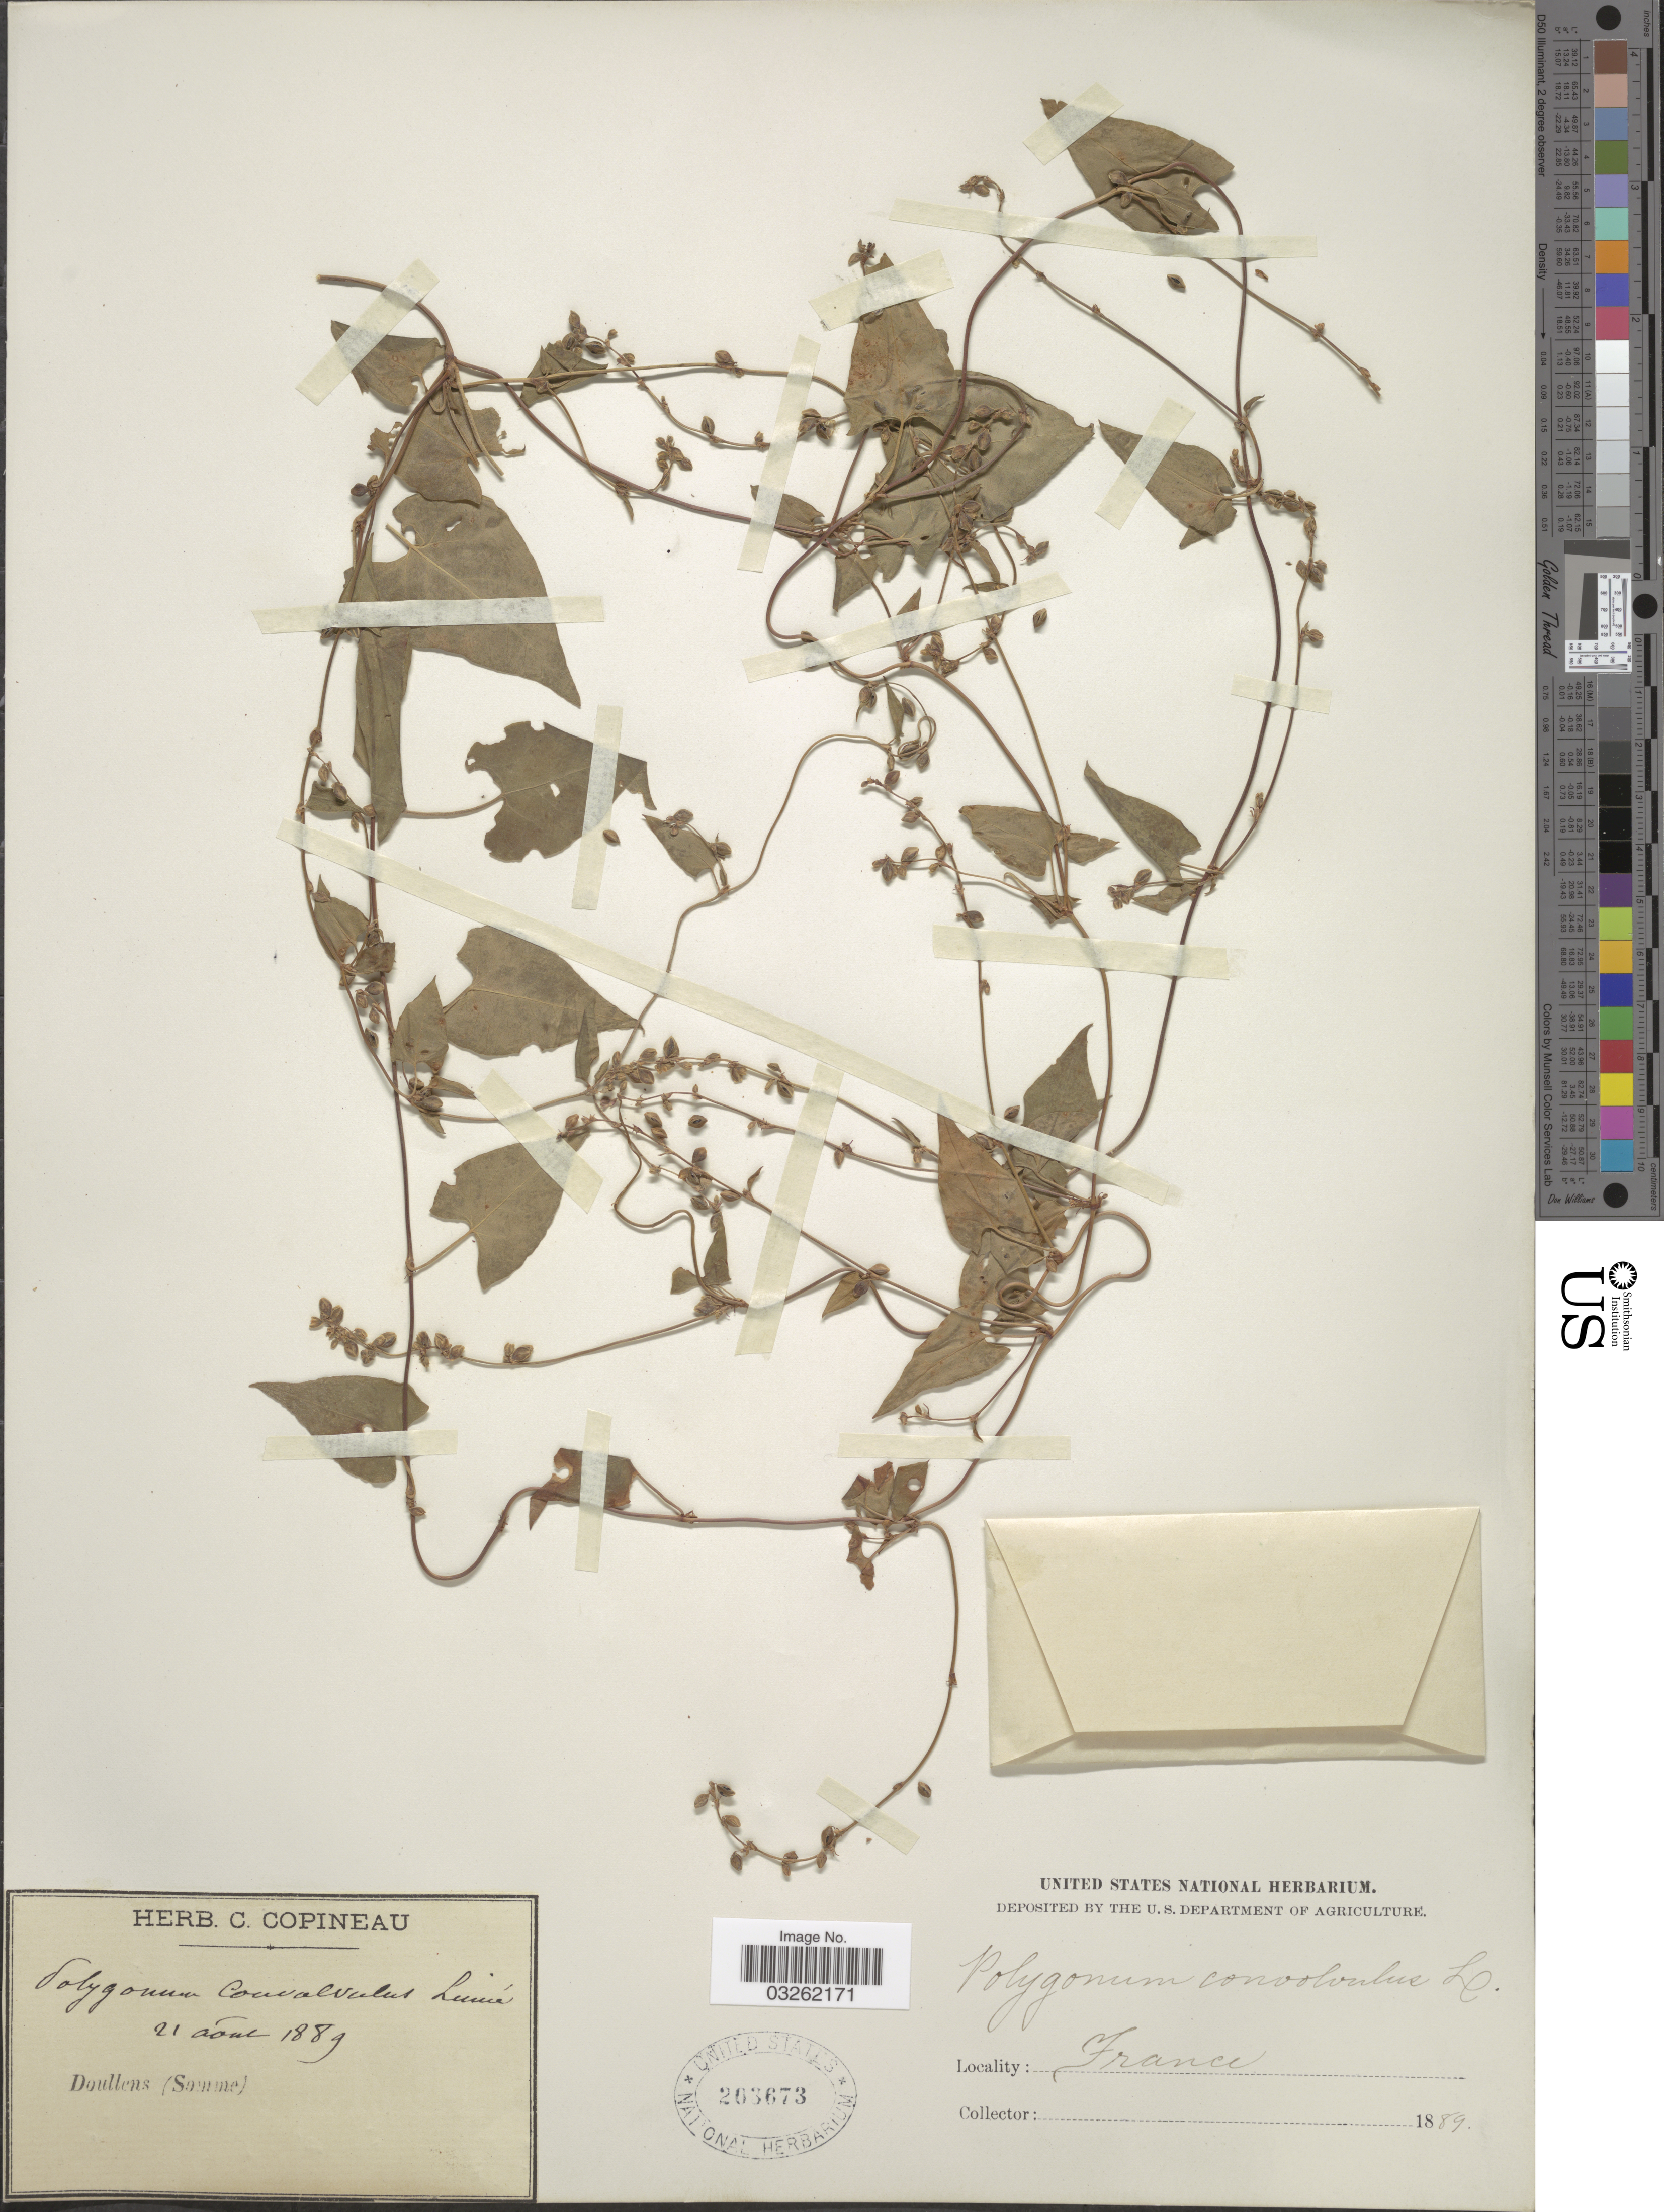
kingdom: Plantae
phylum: Tracheophyta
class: Magnoliopsida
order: Caryophyllales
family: Polygonaceae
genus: Fallopia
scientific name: Fallopia convolvulus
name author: (L.) Á. Löve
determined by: Strong, M. T., (US), Smithsonian Institution - National Museum of Natural History (UNITED STATES)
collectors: ex herb. C. Copineau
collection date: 1889-08-21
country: France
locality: Doullens (Somme).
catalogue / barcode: US 203673